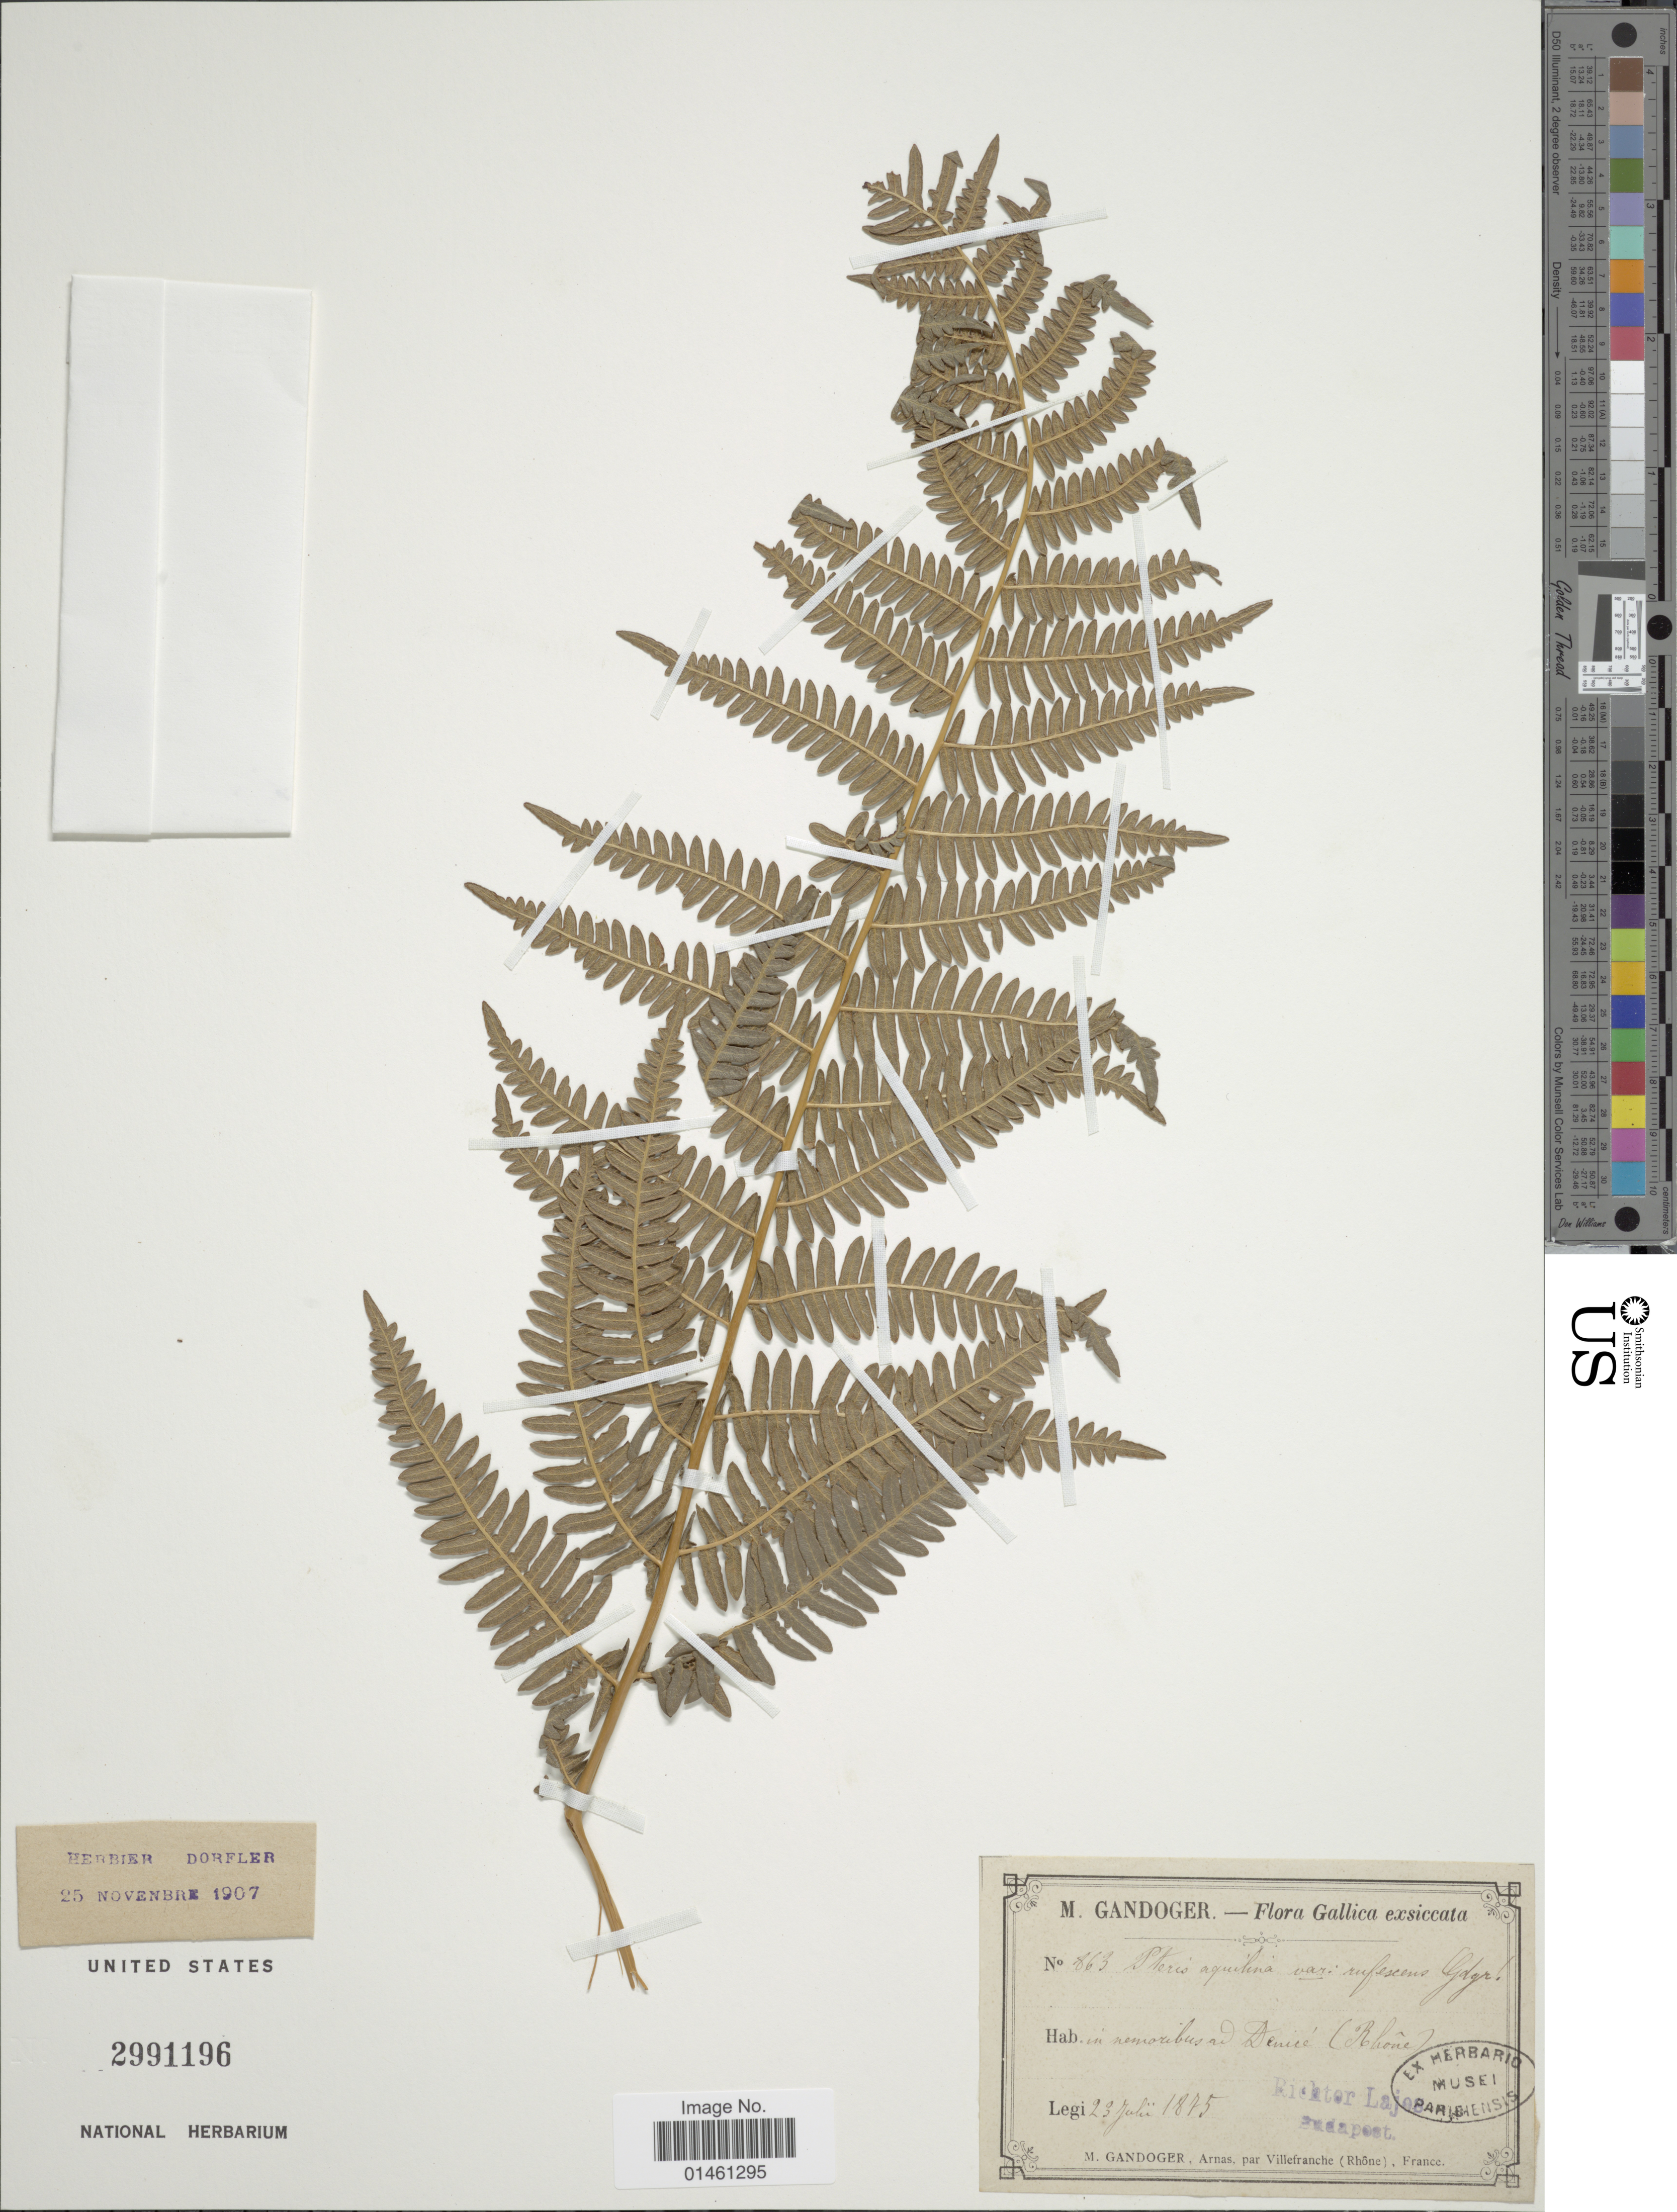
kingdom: Plantae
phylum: Tracheophyta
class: Polypodiopsida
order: Polypodiales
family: Dennstaedtiaceae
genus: Pteridium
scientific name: Pteridium aquilinum var. typicum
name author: R.M. Tryon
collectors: M. Gandoger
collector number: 863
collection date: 1875-07-23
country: France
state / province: Auvergne-Rhône-Alpes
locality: In nemoribus ad Denice(Rhone)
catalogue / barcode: US 2991196